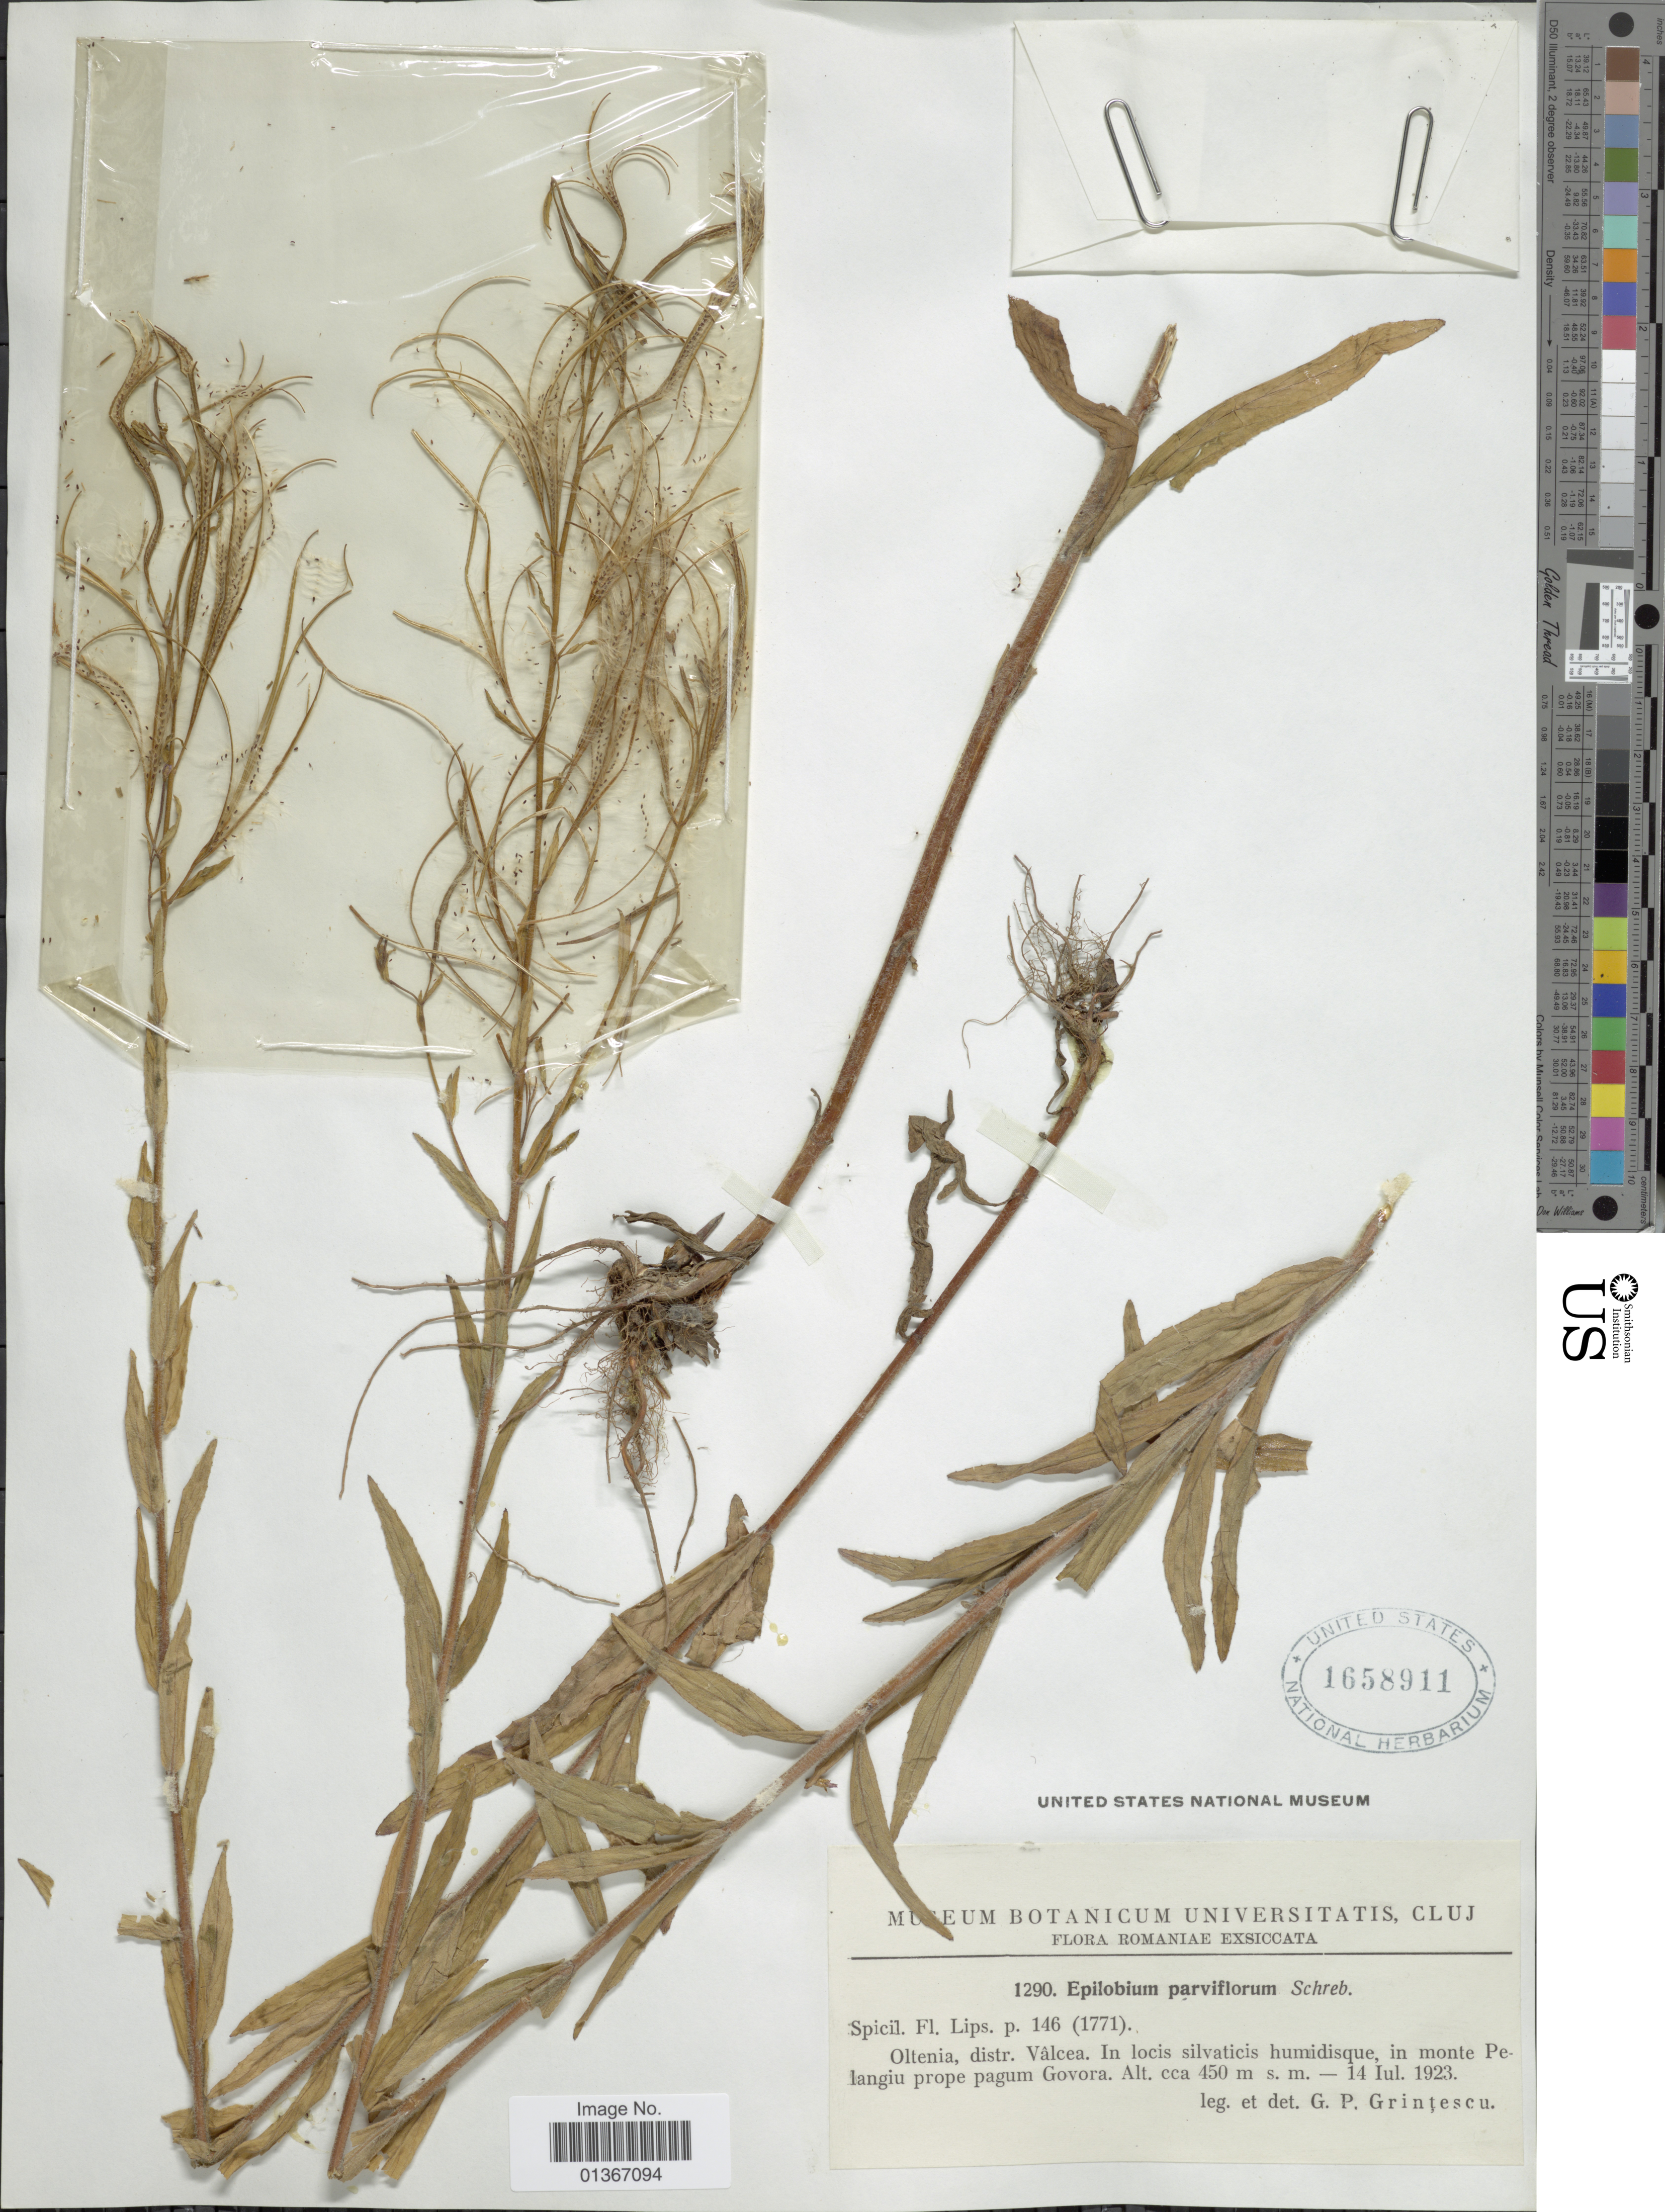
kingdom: Plantae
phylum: Tracheophyta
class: Magnoliopsida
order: Myrtales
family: Onagraceae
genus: Epilobium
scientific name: Epilobium parviflorum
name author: Schreb.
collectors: G. Grintescu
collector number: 1290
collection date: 1923-07-14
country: Romania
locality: Oltenia, distr. Vâlcea. In locis silvaticis humidisque, in monte Pelangiu prope pagum Govora.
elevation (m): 450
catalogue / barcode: US 1658911